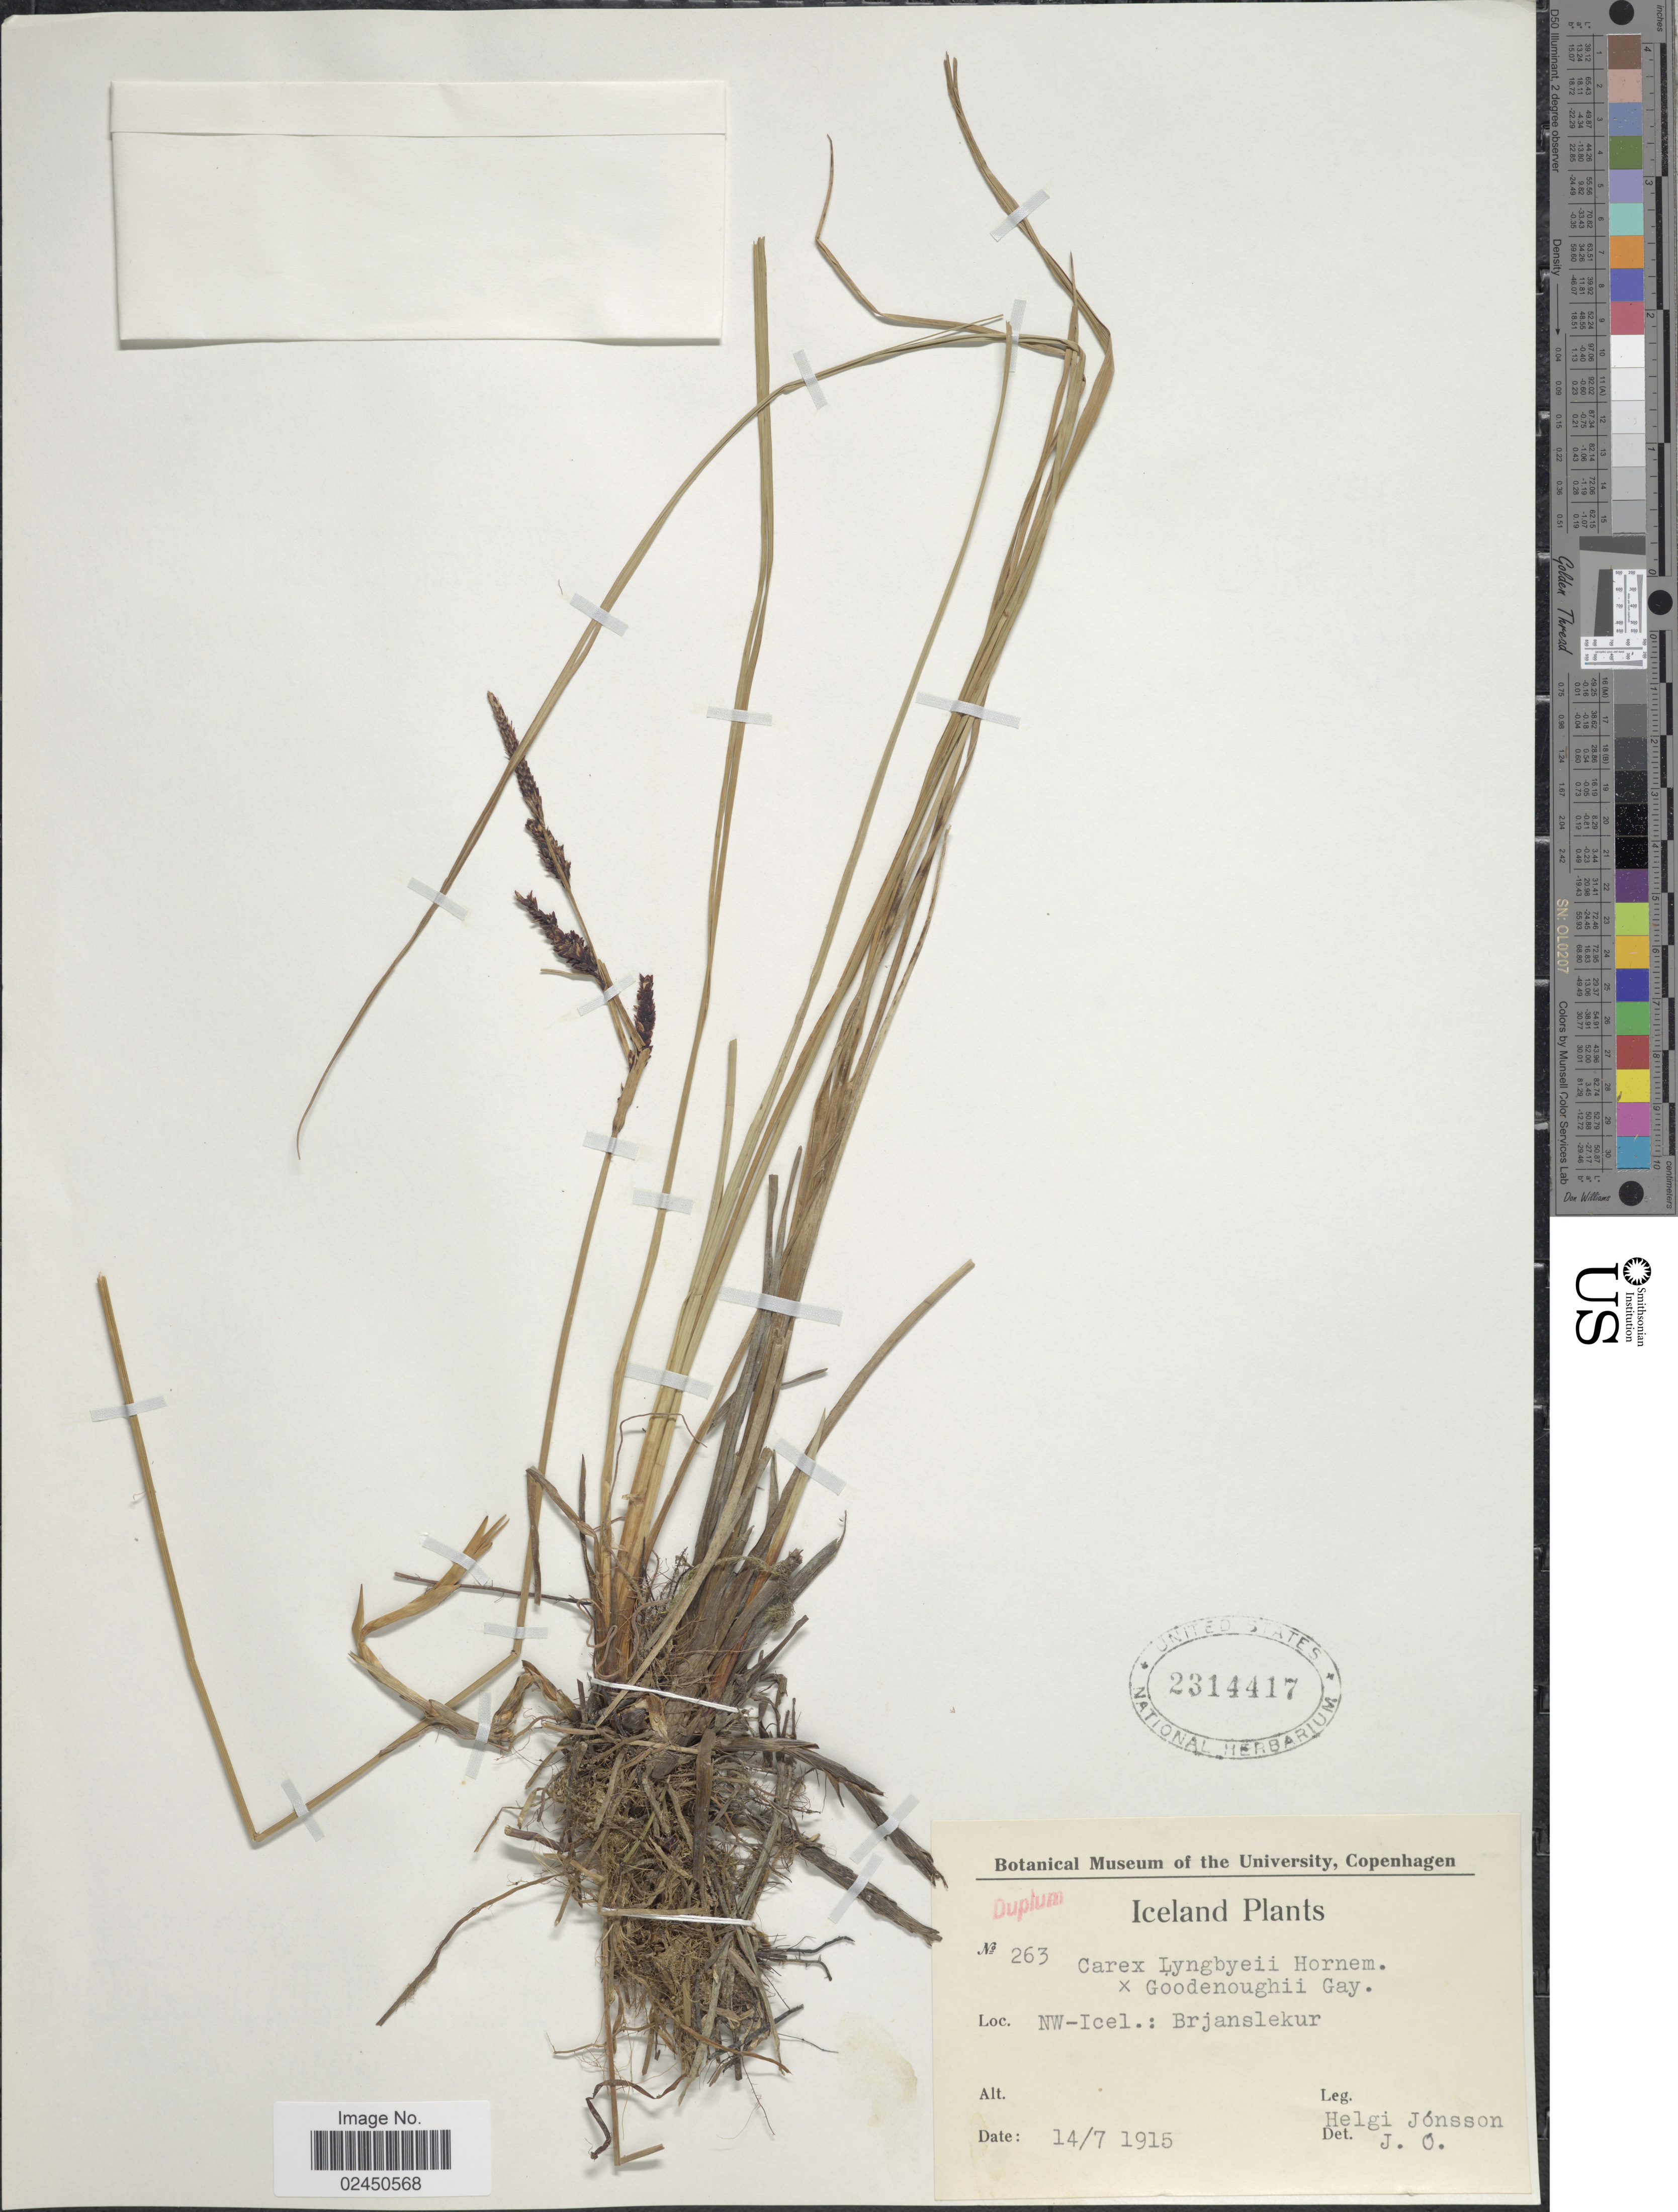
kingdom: Plantae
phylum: Tracheophyta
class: Liliopsida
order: Poales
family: Cyperaceae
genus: Carex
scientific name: Carex lyngbyei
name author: Hornem.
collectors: H. Jónsson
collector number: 263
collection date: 1915-07-14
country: Iceland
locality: NW-Iceland.: Brjanslekur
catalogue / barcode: US 2314417